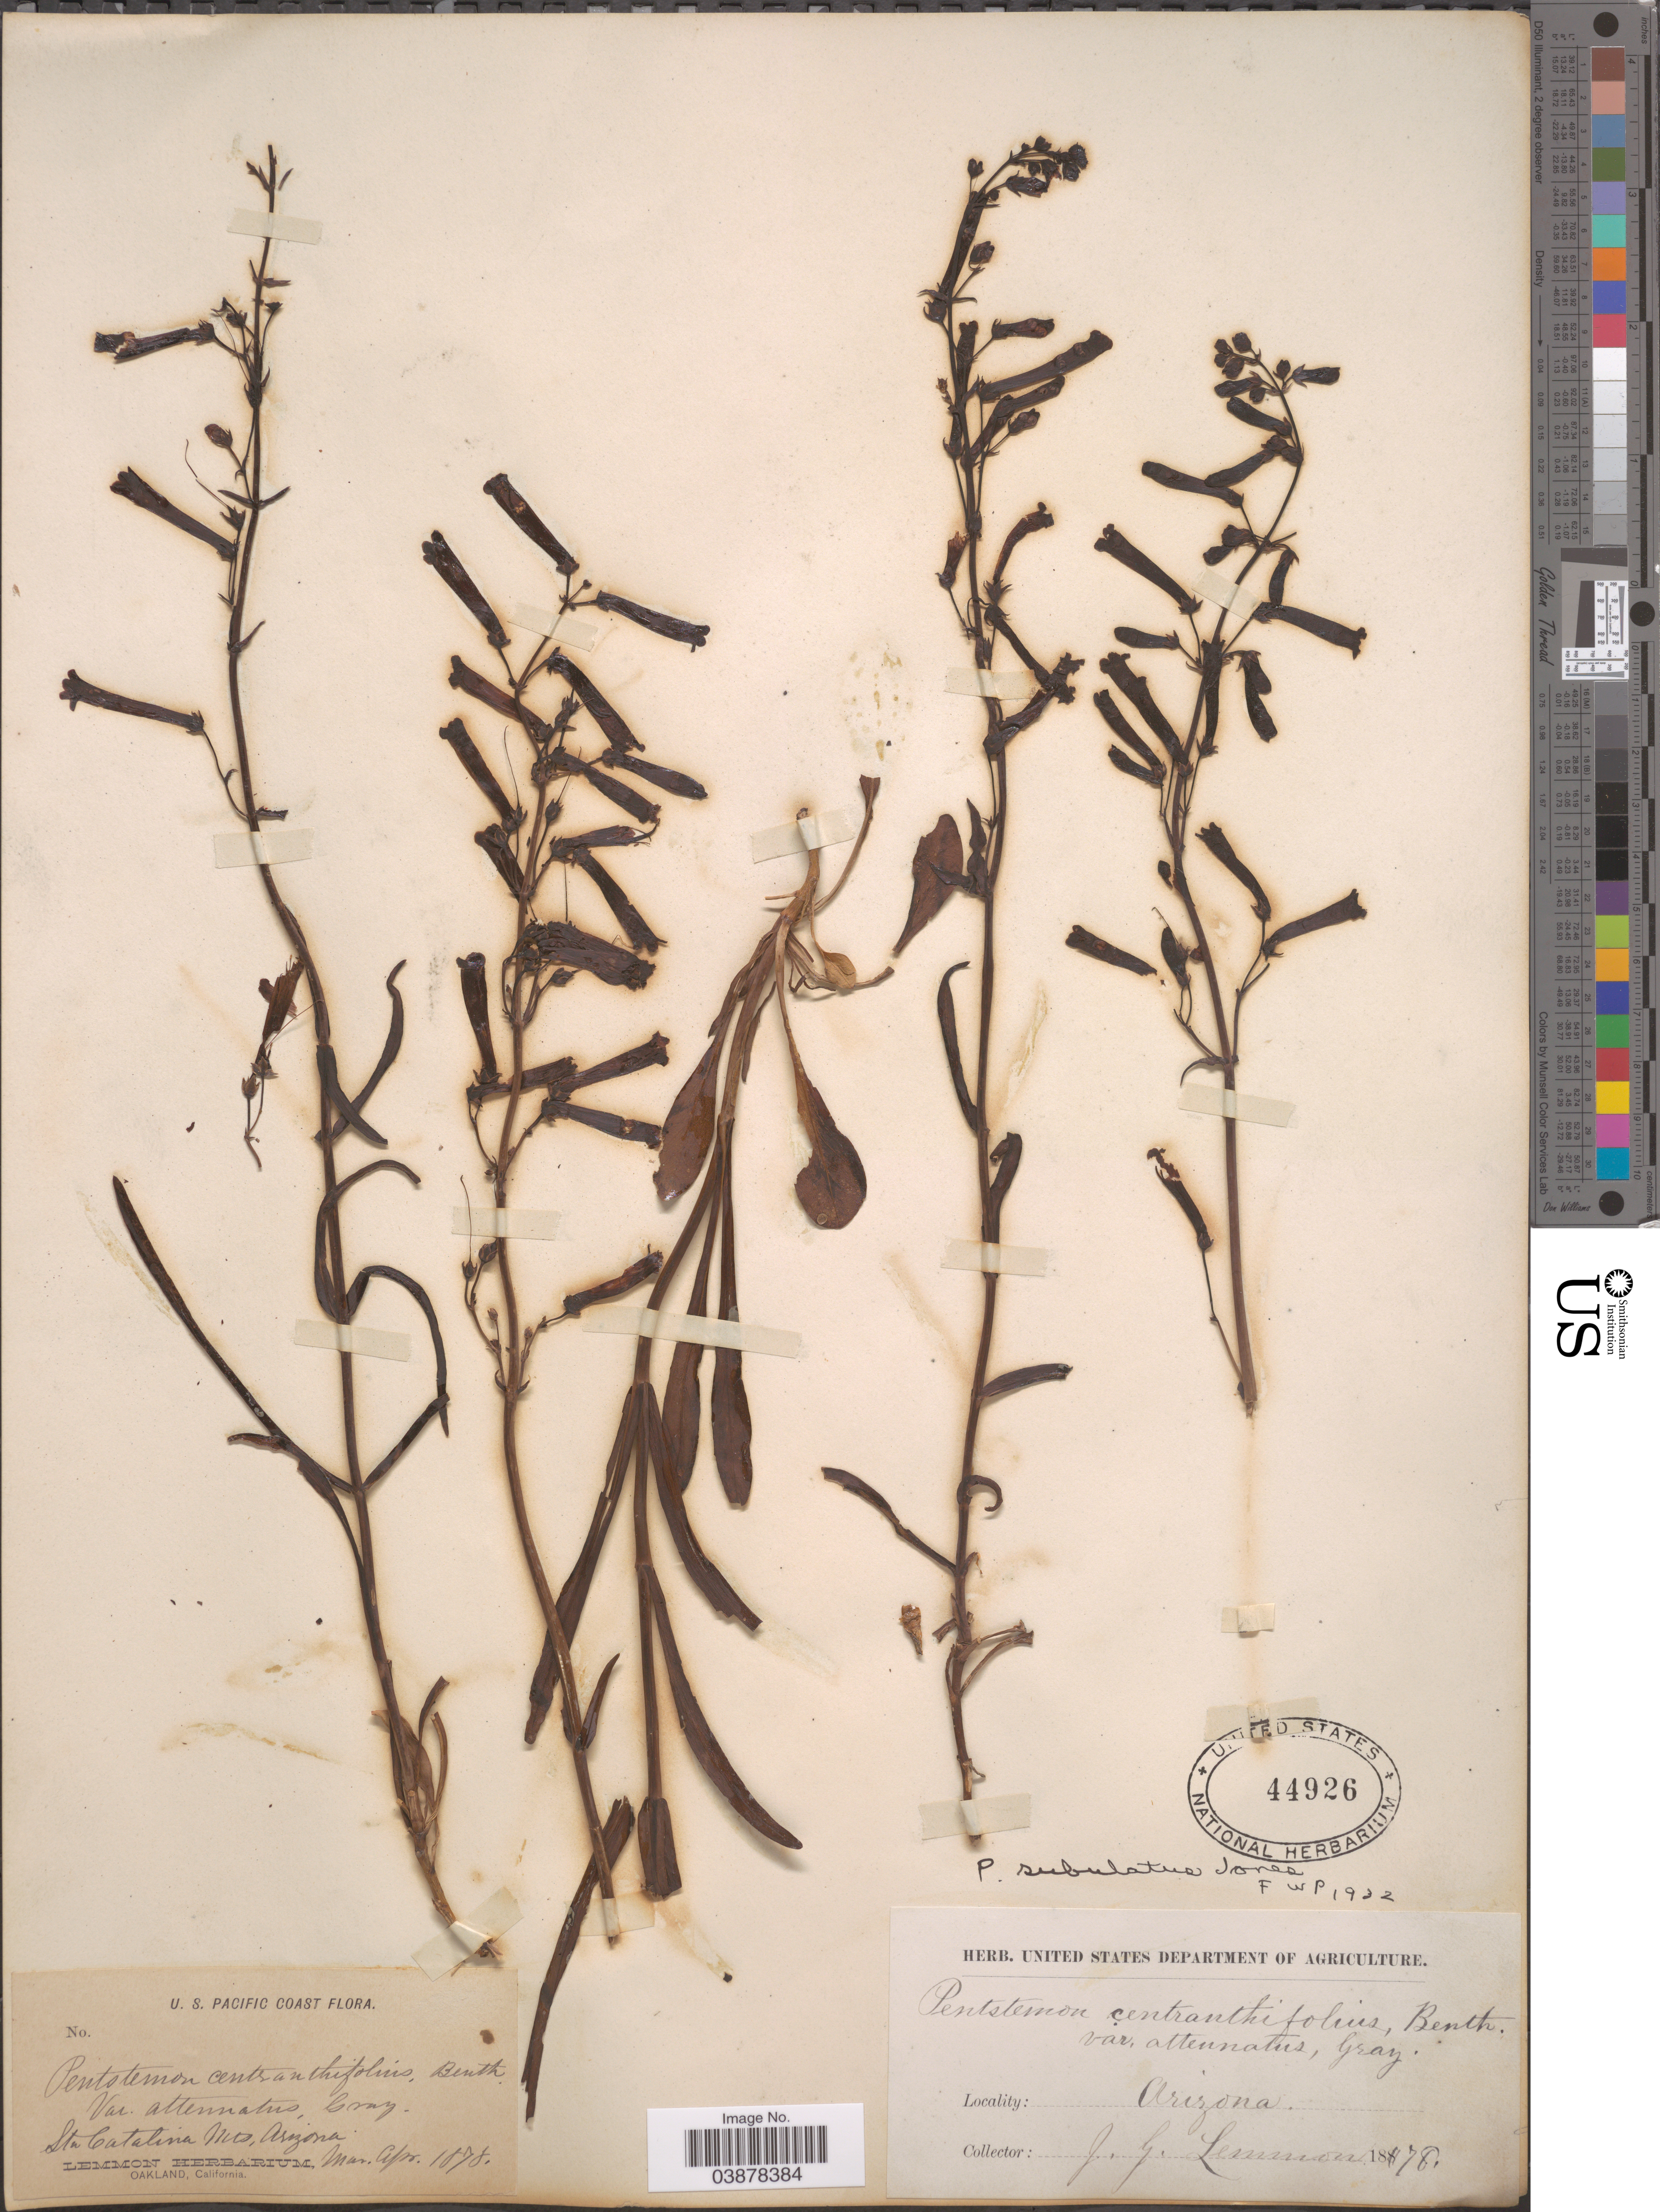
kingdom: Plantae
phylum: Tracheophyta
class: Magnoliopsida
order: Lamiales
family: Plantaginaceae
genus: Penstemon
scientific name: Penstemon subulatus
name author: M.E. Jones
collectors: J. Lemmon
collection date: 1878-03/1878-04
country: United States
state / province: Arizona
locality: U. S. Pacific Coast. Sta Catalina Mts.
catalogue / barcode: US 44926